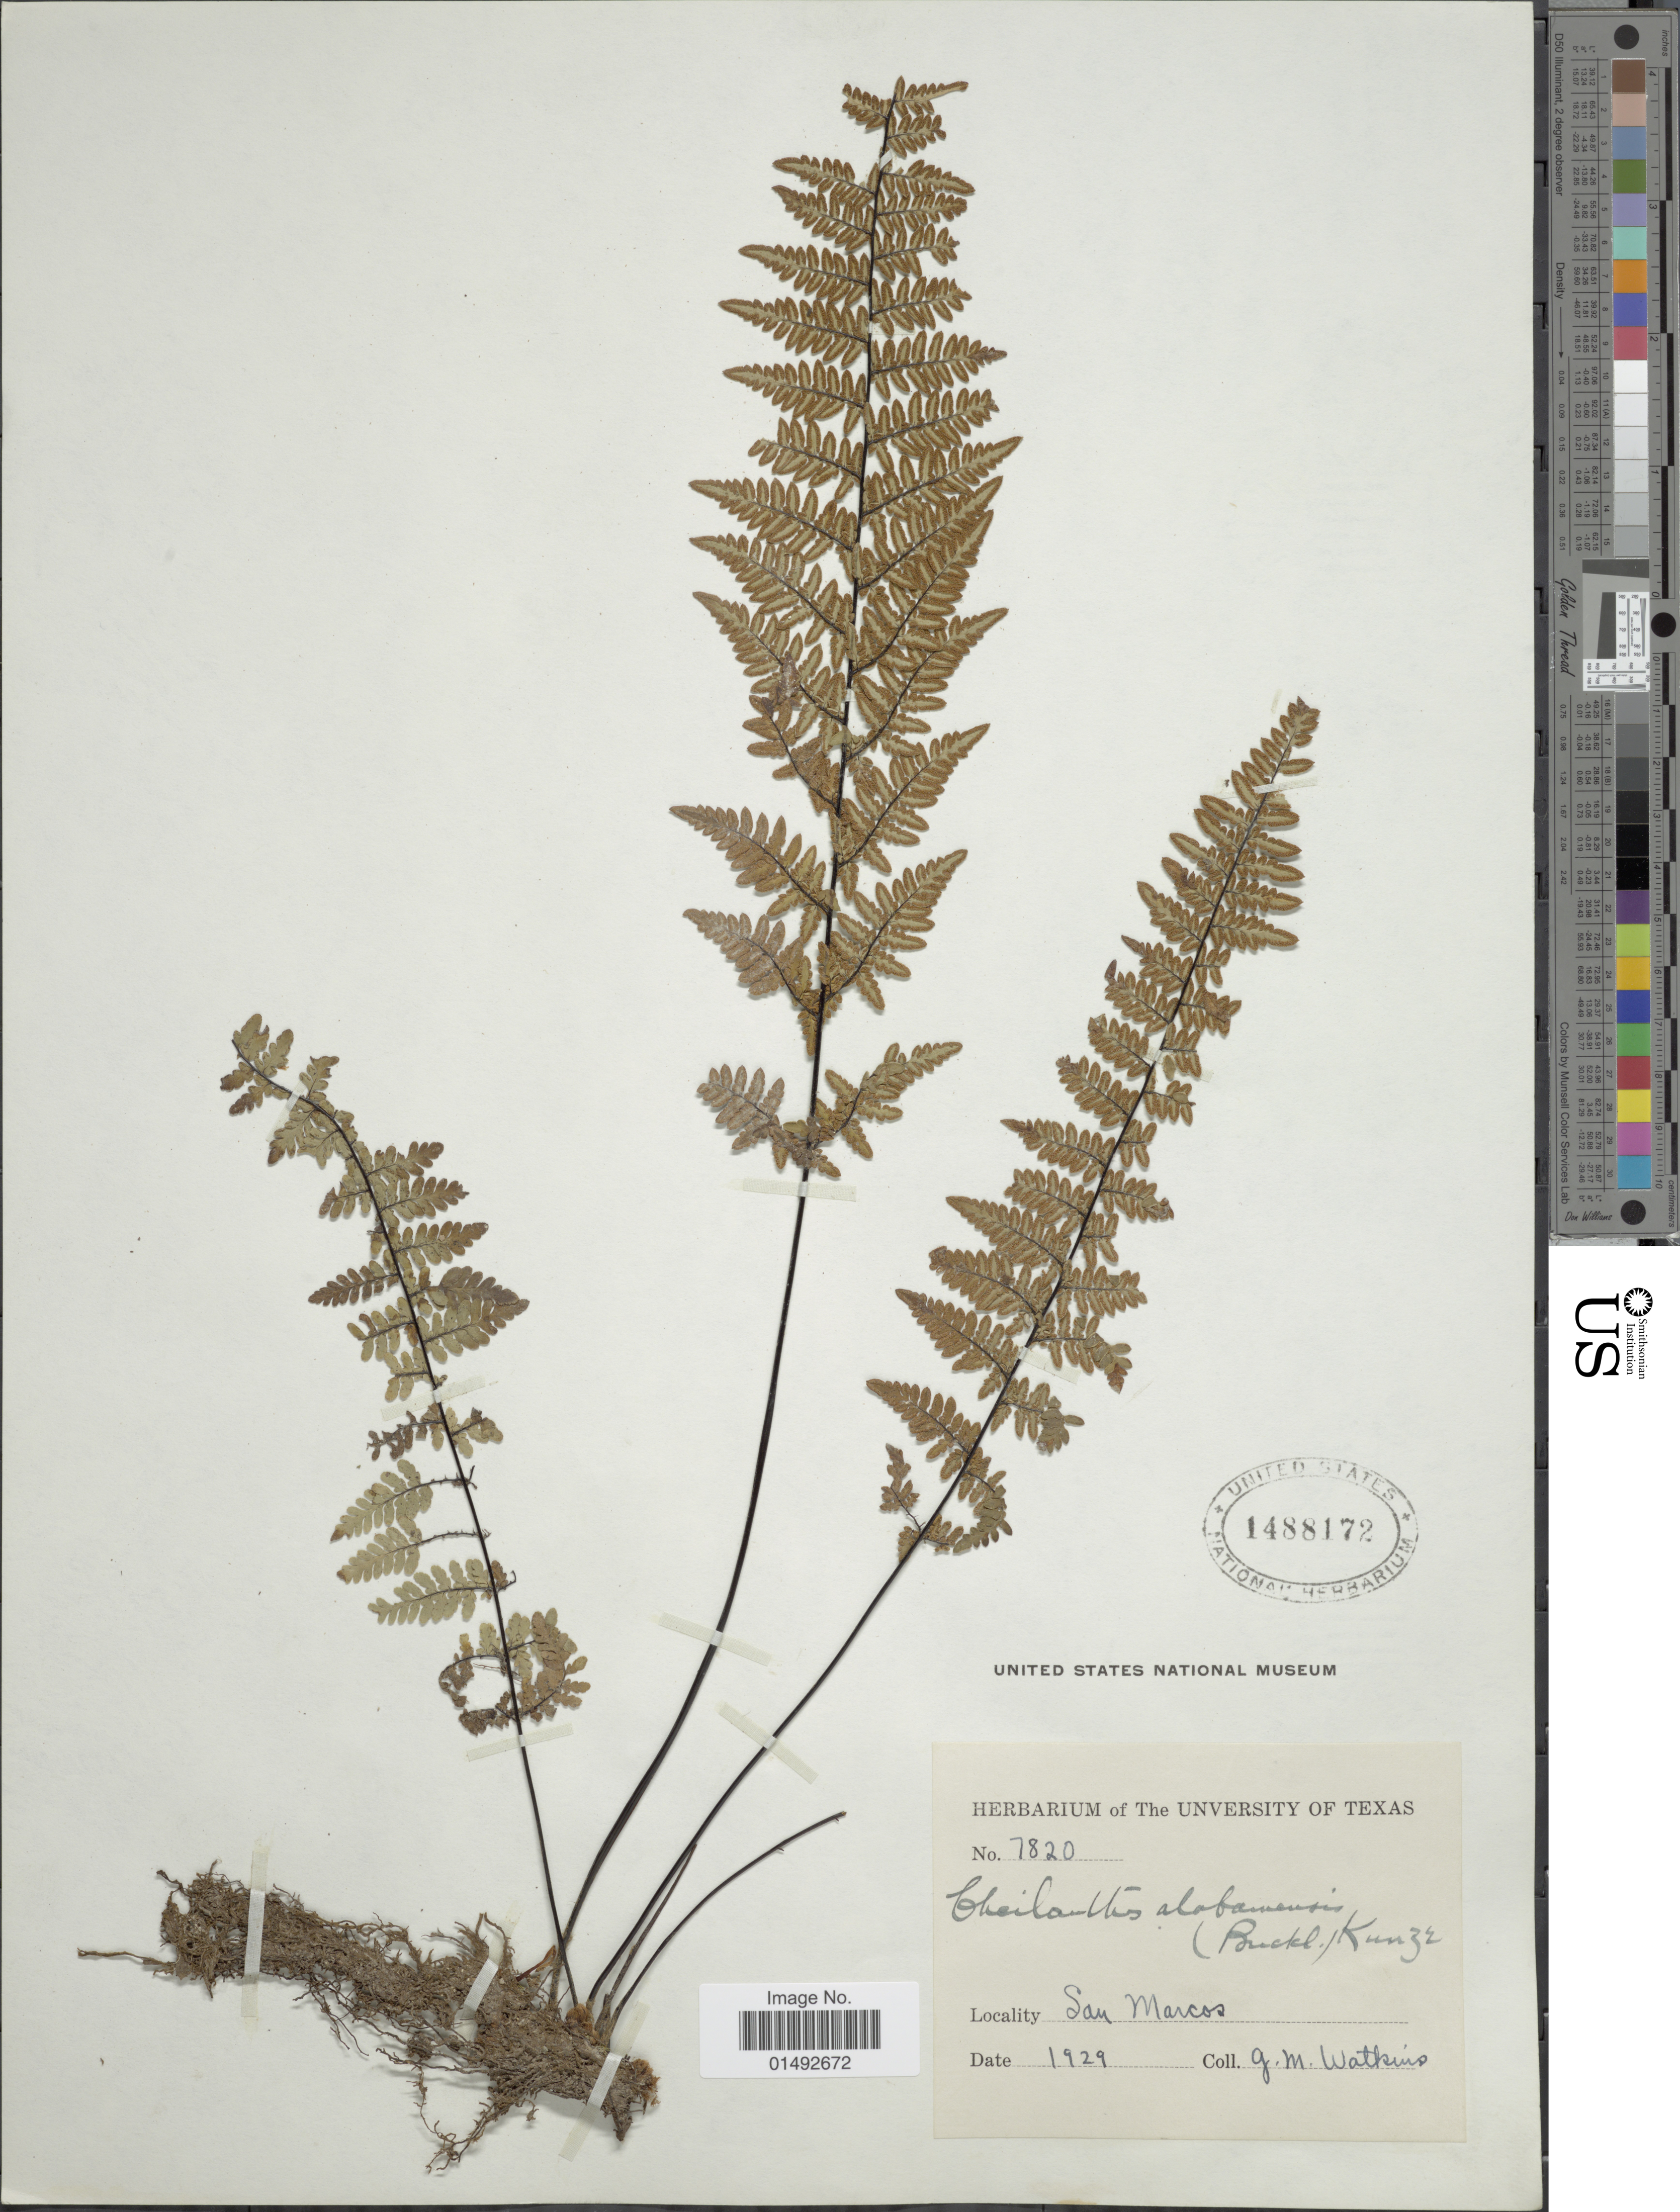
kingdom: Plantae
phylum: Tracheophyta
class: Polypodiopsida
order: Polypodiales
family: Pteridaceae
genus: Myriopteris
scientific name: Myriopteris alabamensis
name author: (Buckley) Grusz & Windham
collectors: G. Watkins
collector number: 7820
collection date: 1929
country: United States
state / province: Texas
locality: San Marcos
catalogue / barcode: US 1488172